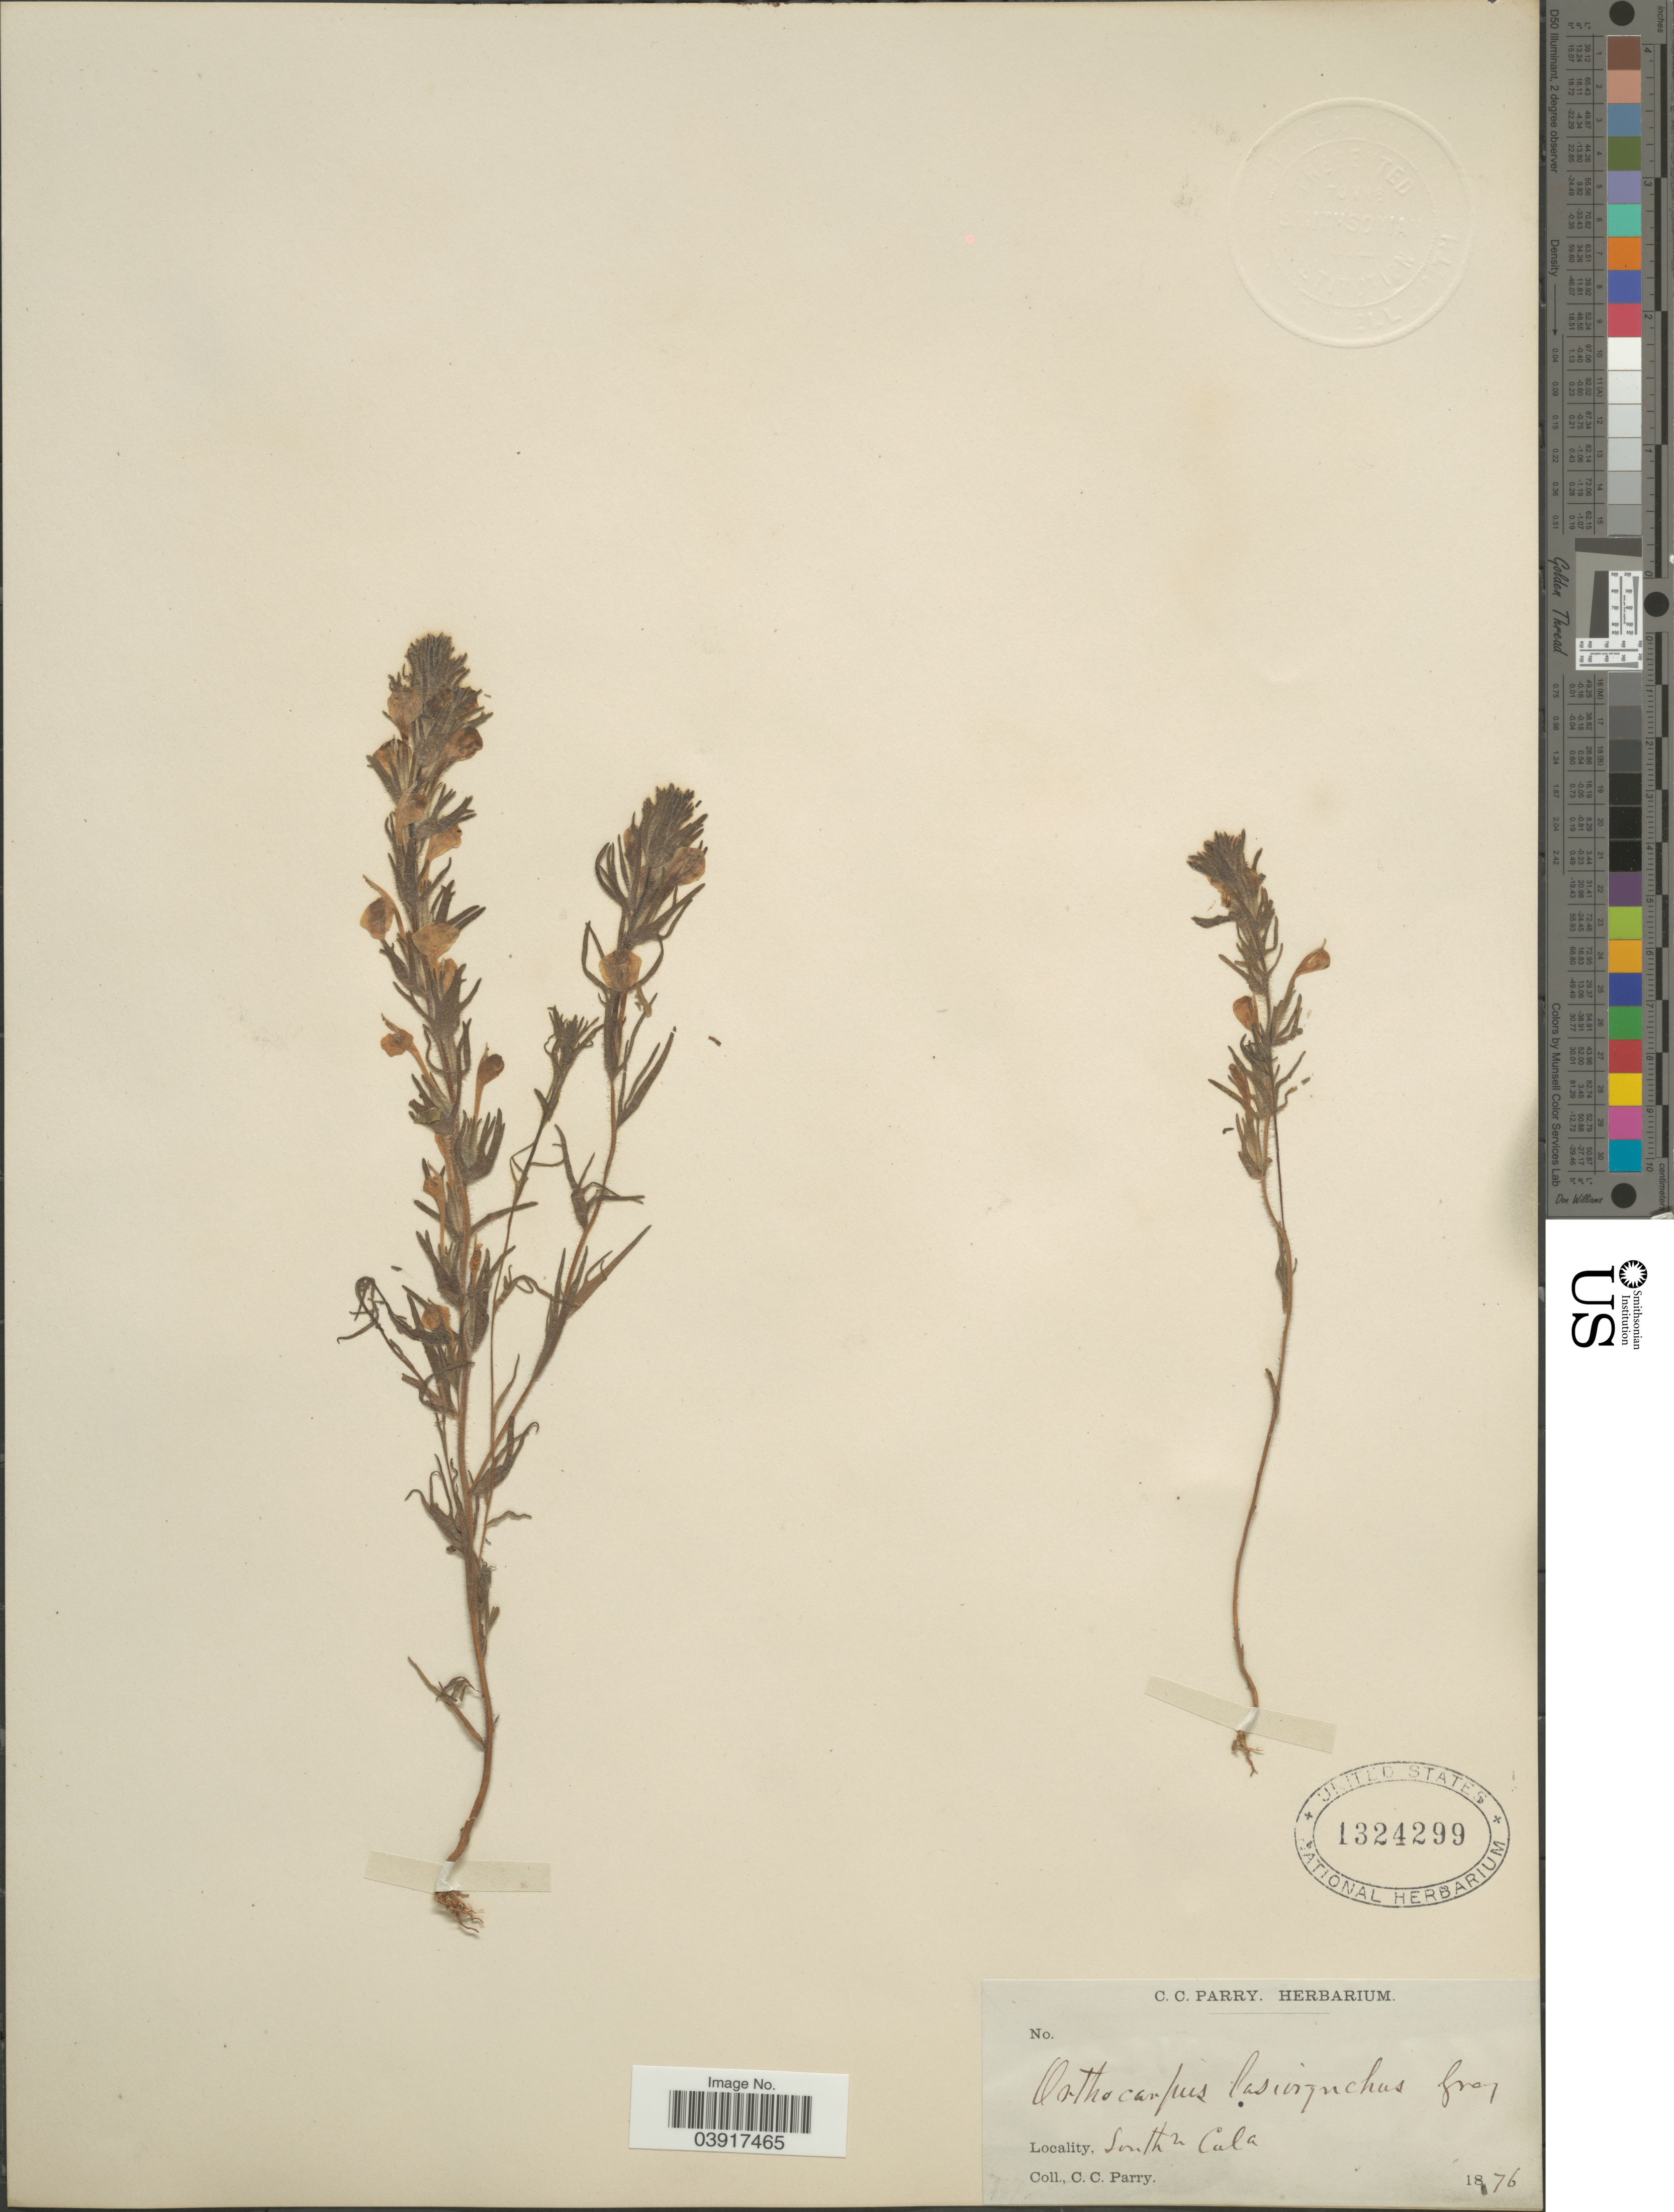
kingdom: Plantae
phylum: Tracheophyta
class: Magnoliopsida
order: Lamiales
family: Orobanchaceae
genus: Orthocarpus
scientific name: Orthocarpus lasiorhynchus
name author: A. Gray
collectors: C. C. Parry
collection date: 1876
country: United States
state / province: California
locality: Southrn Cala.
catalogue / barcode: US 1324299